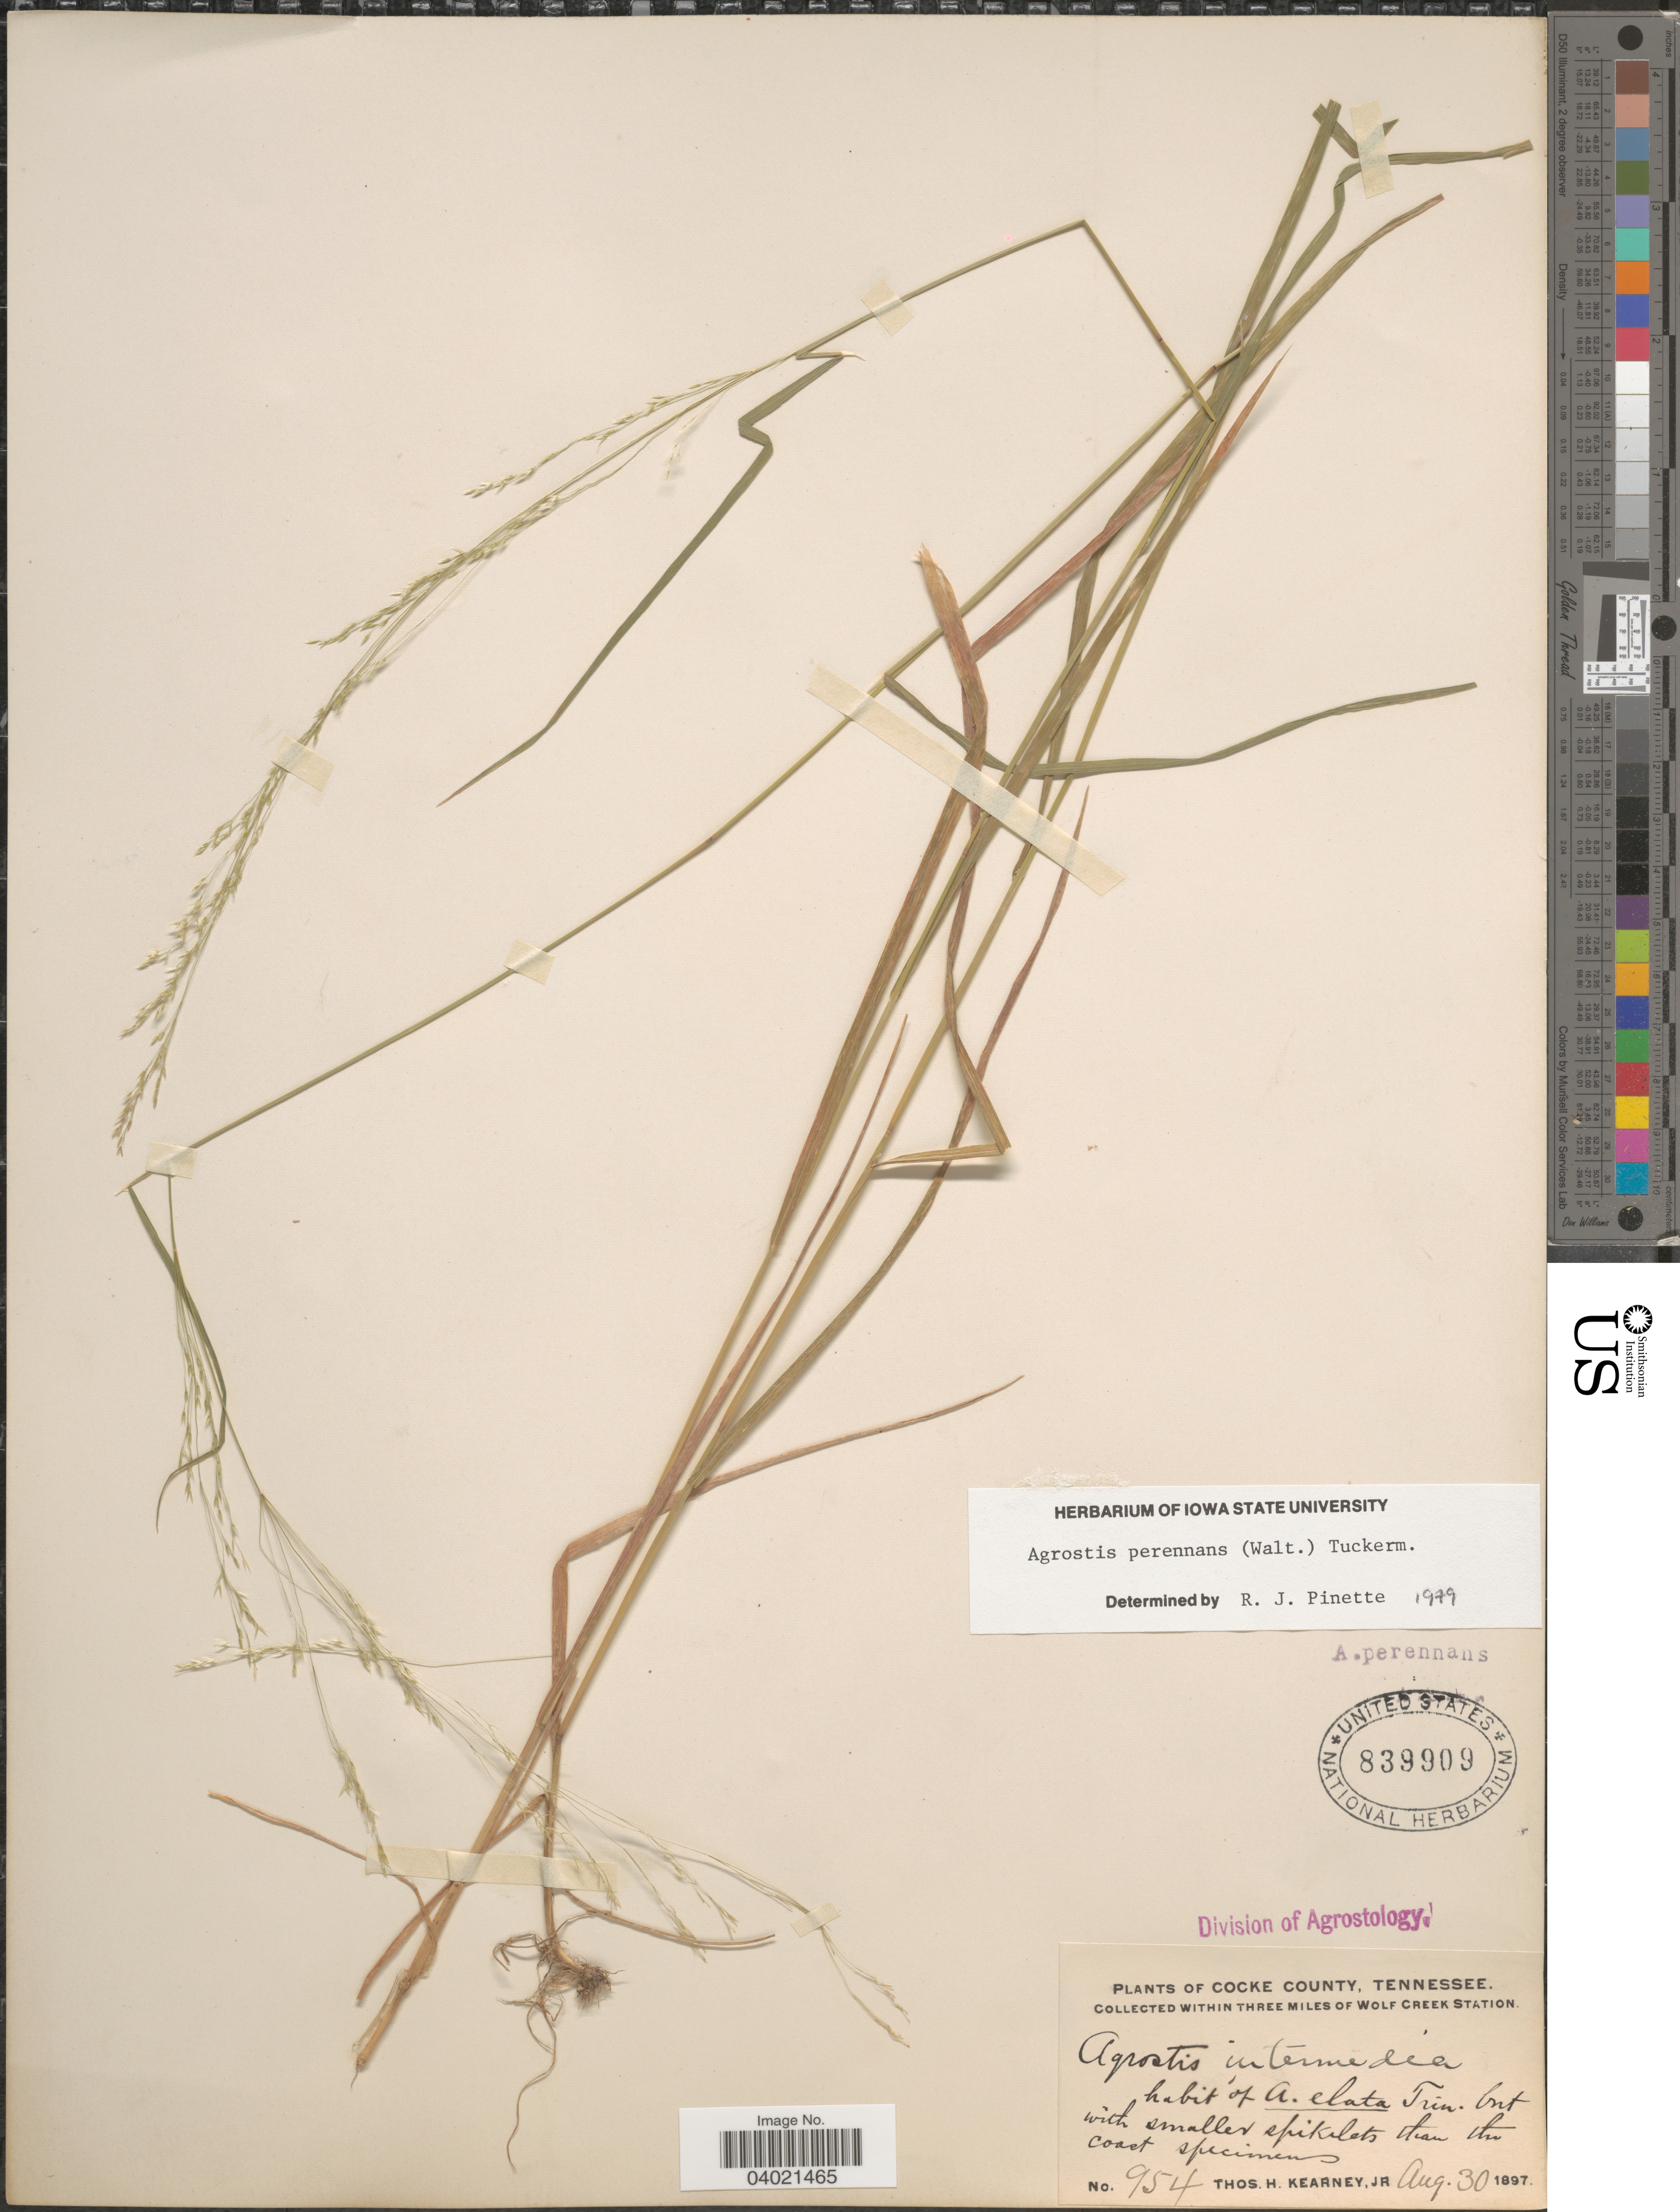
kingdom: Plantae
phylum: Tracheophyta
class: Liliopsida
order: Poales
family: Poaceae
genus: Agrostis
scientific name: Agrostis perennans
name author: (Walter) Tuck.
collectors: T. H. Kearney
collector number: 954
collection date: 1897-08-30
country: United States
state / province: Tennessee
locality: Cocke County. Within Three Miles of Wolf Creek Station.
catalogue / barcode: US 839909